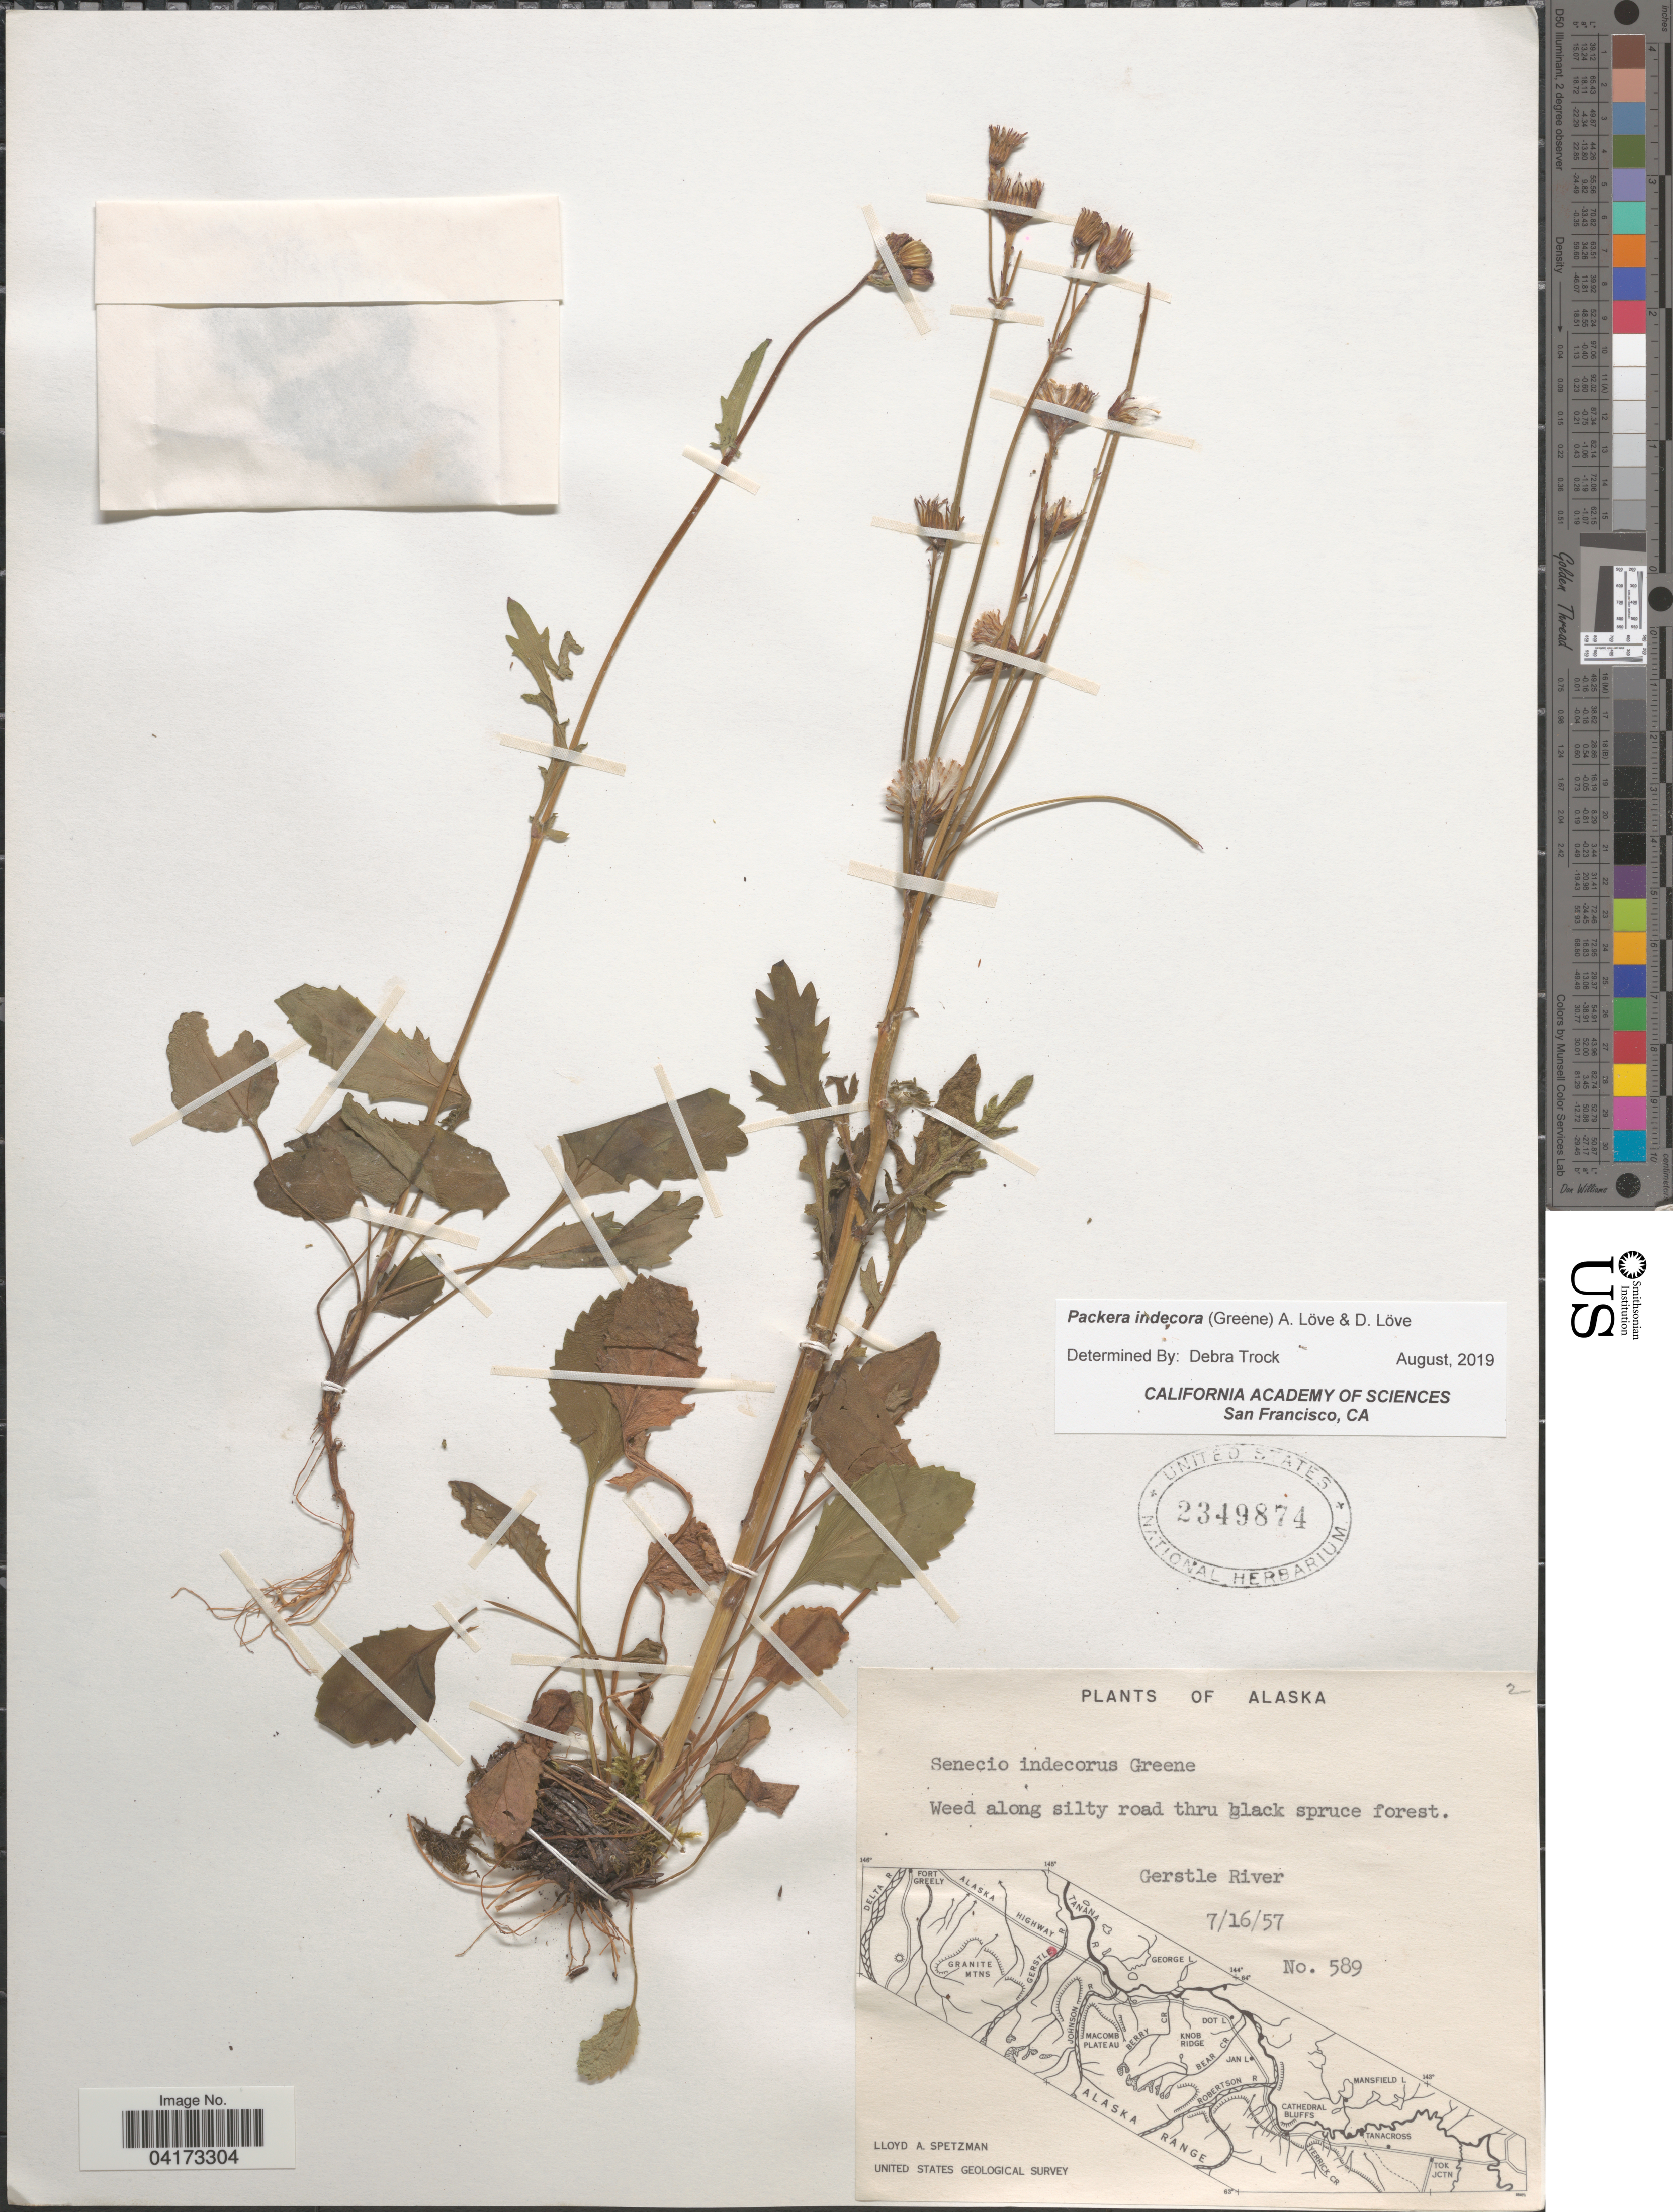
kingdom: Plantae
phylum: Tracheophyta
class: Magnoliopsida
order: Asterales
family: Asteraceae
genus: Packera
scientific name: Packera indecora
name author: (Greene) Á. Löve & D. Löve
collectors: L. Spetzman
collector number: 589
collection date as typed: Transcribed d/m/y: 16/7/57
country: United States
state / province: Alaska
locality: Gerstle River. United States Geological Survey.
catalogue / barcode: US 2349874